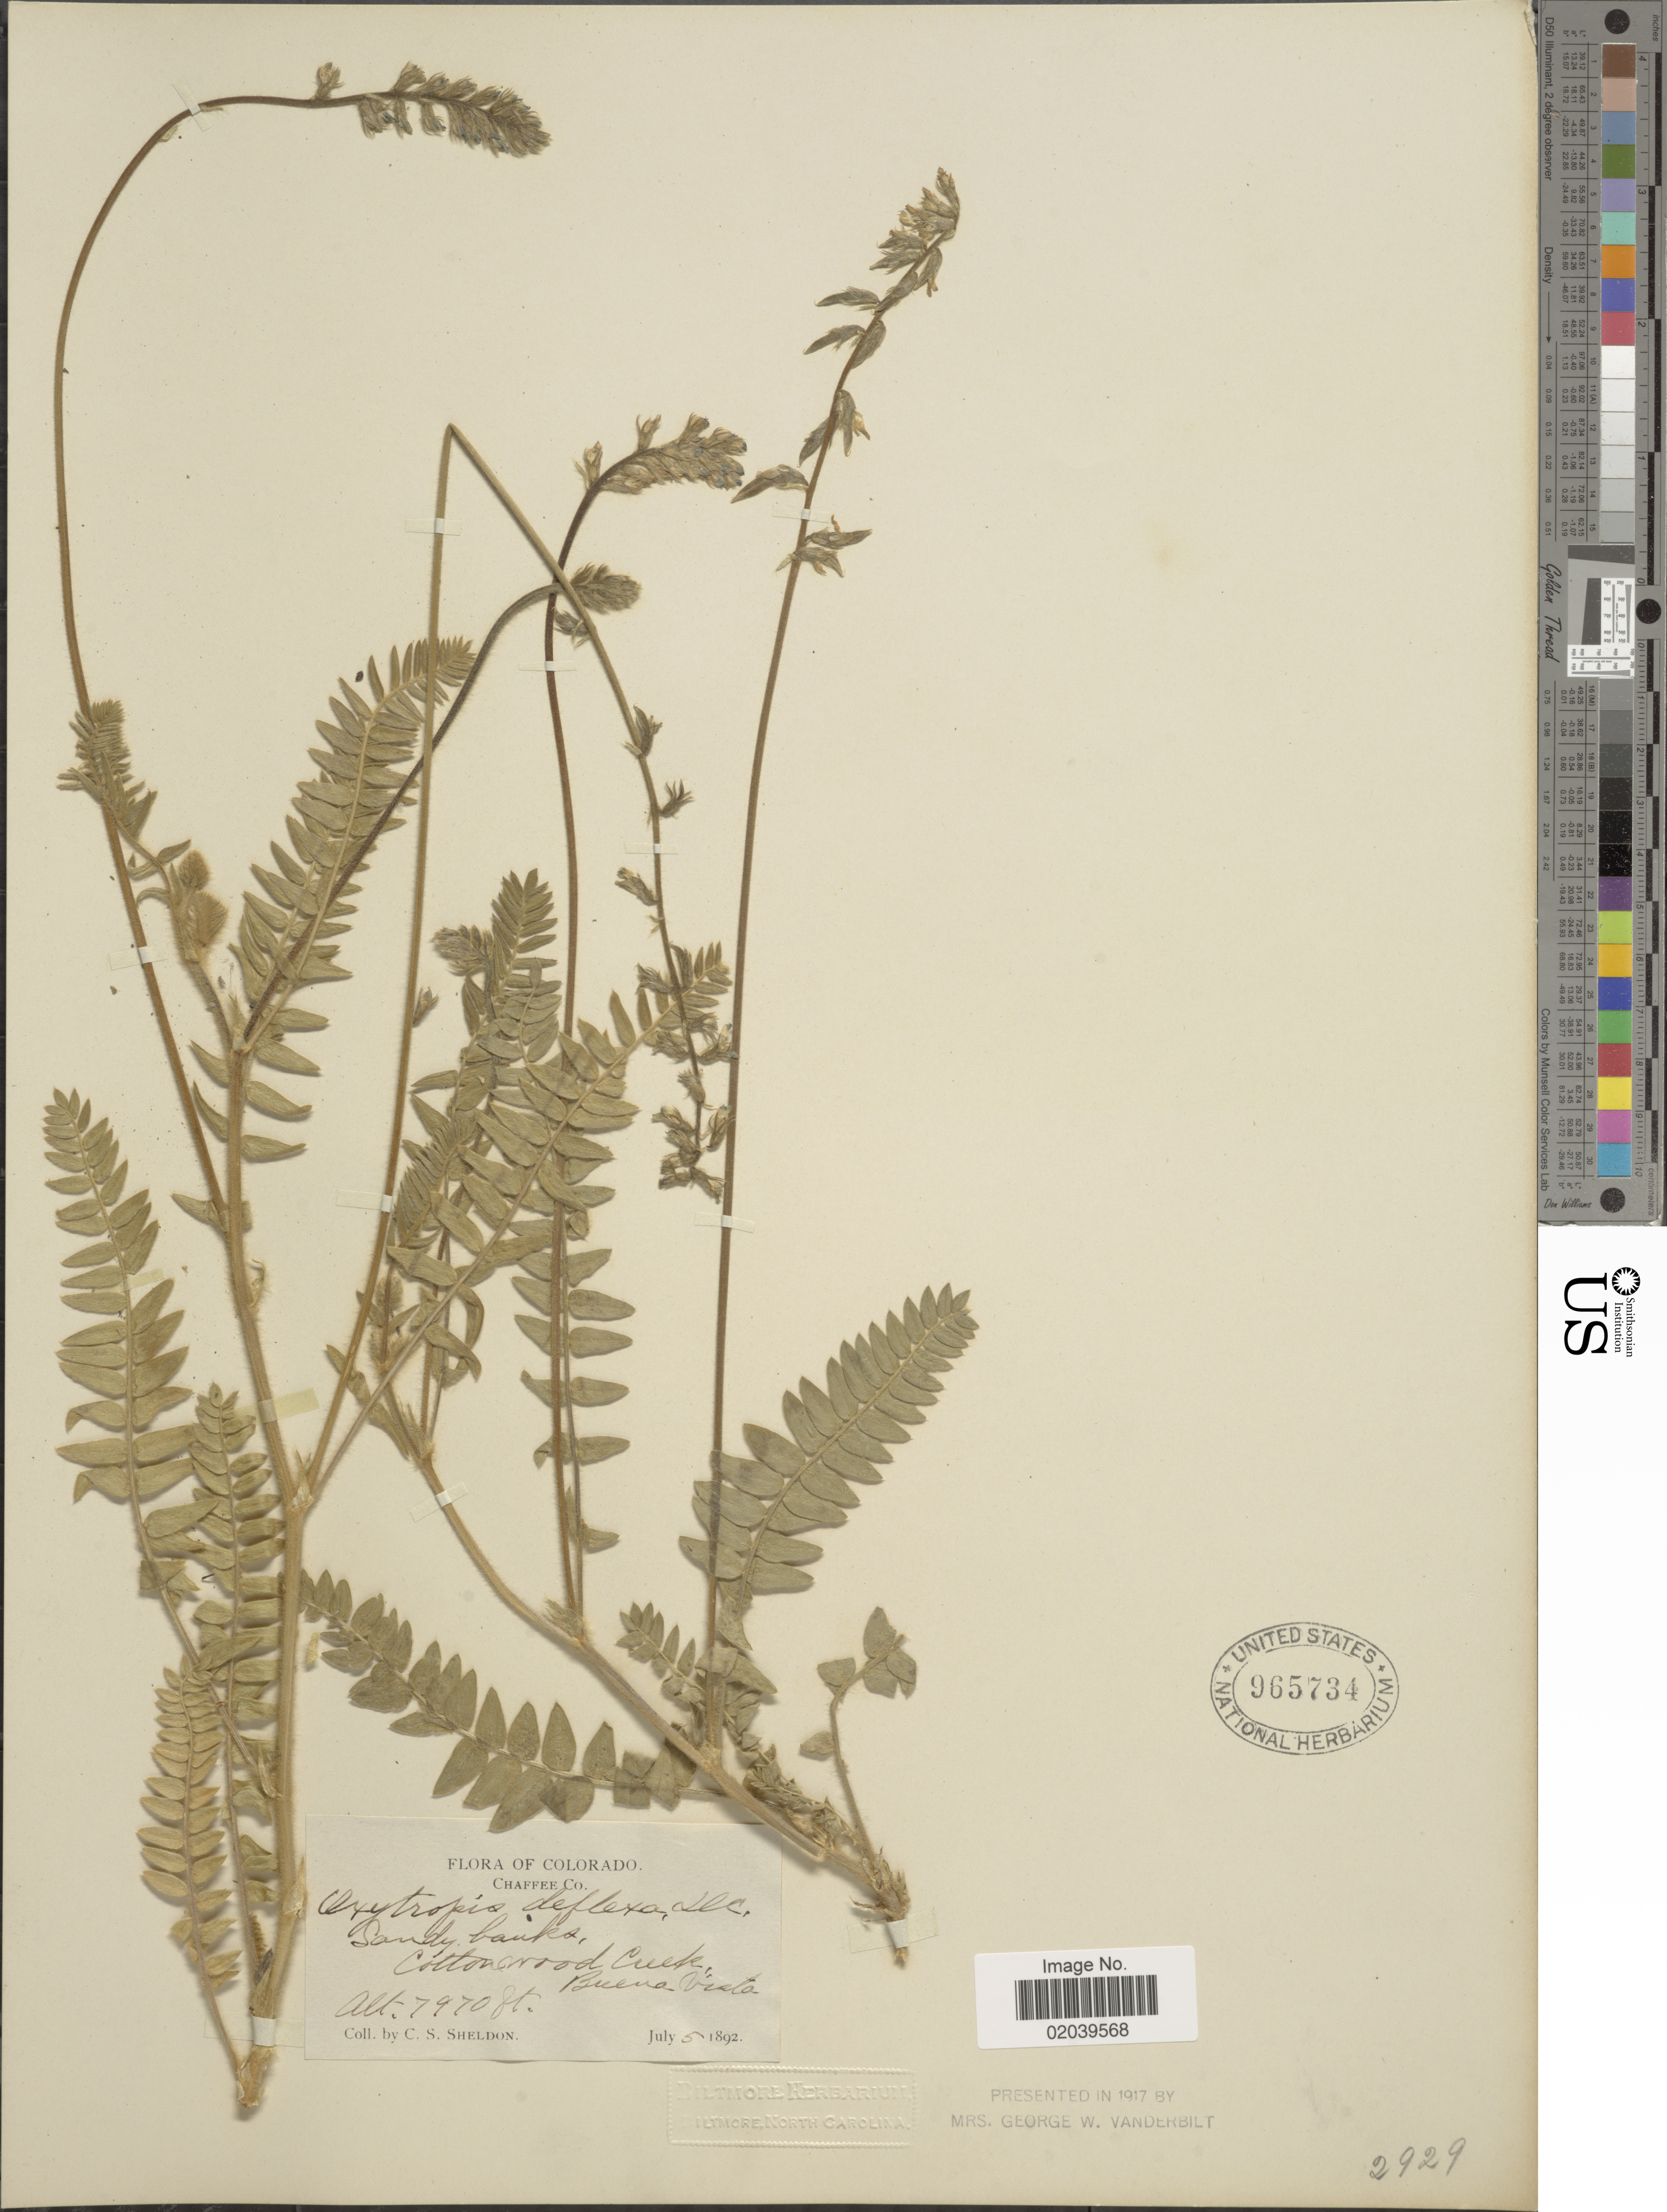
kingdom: Plantae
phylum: Tracheophyta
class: Magnoliopsida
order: Fabales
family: Fabaceae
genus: Oxytropis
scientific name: Oxytropis deflexa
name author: (Pall.) DC.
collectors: C. S. Sheldon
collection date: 1892-07-05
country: United States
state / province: Colorado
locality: Chaffee Co., Cottonwood Creek, Buena Vista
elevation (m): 2429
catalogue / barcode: US 965734